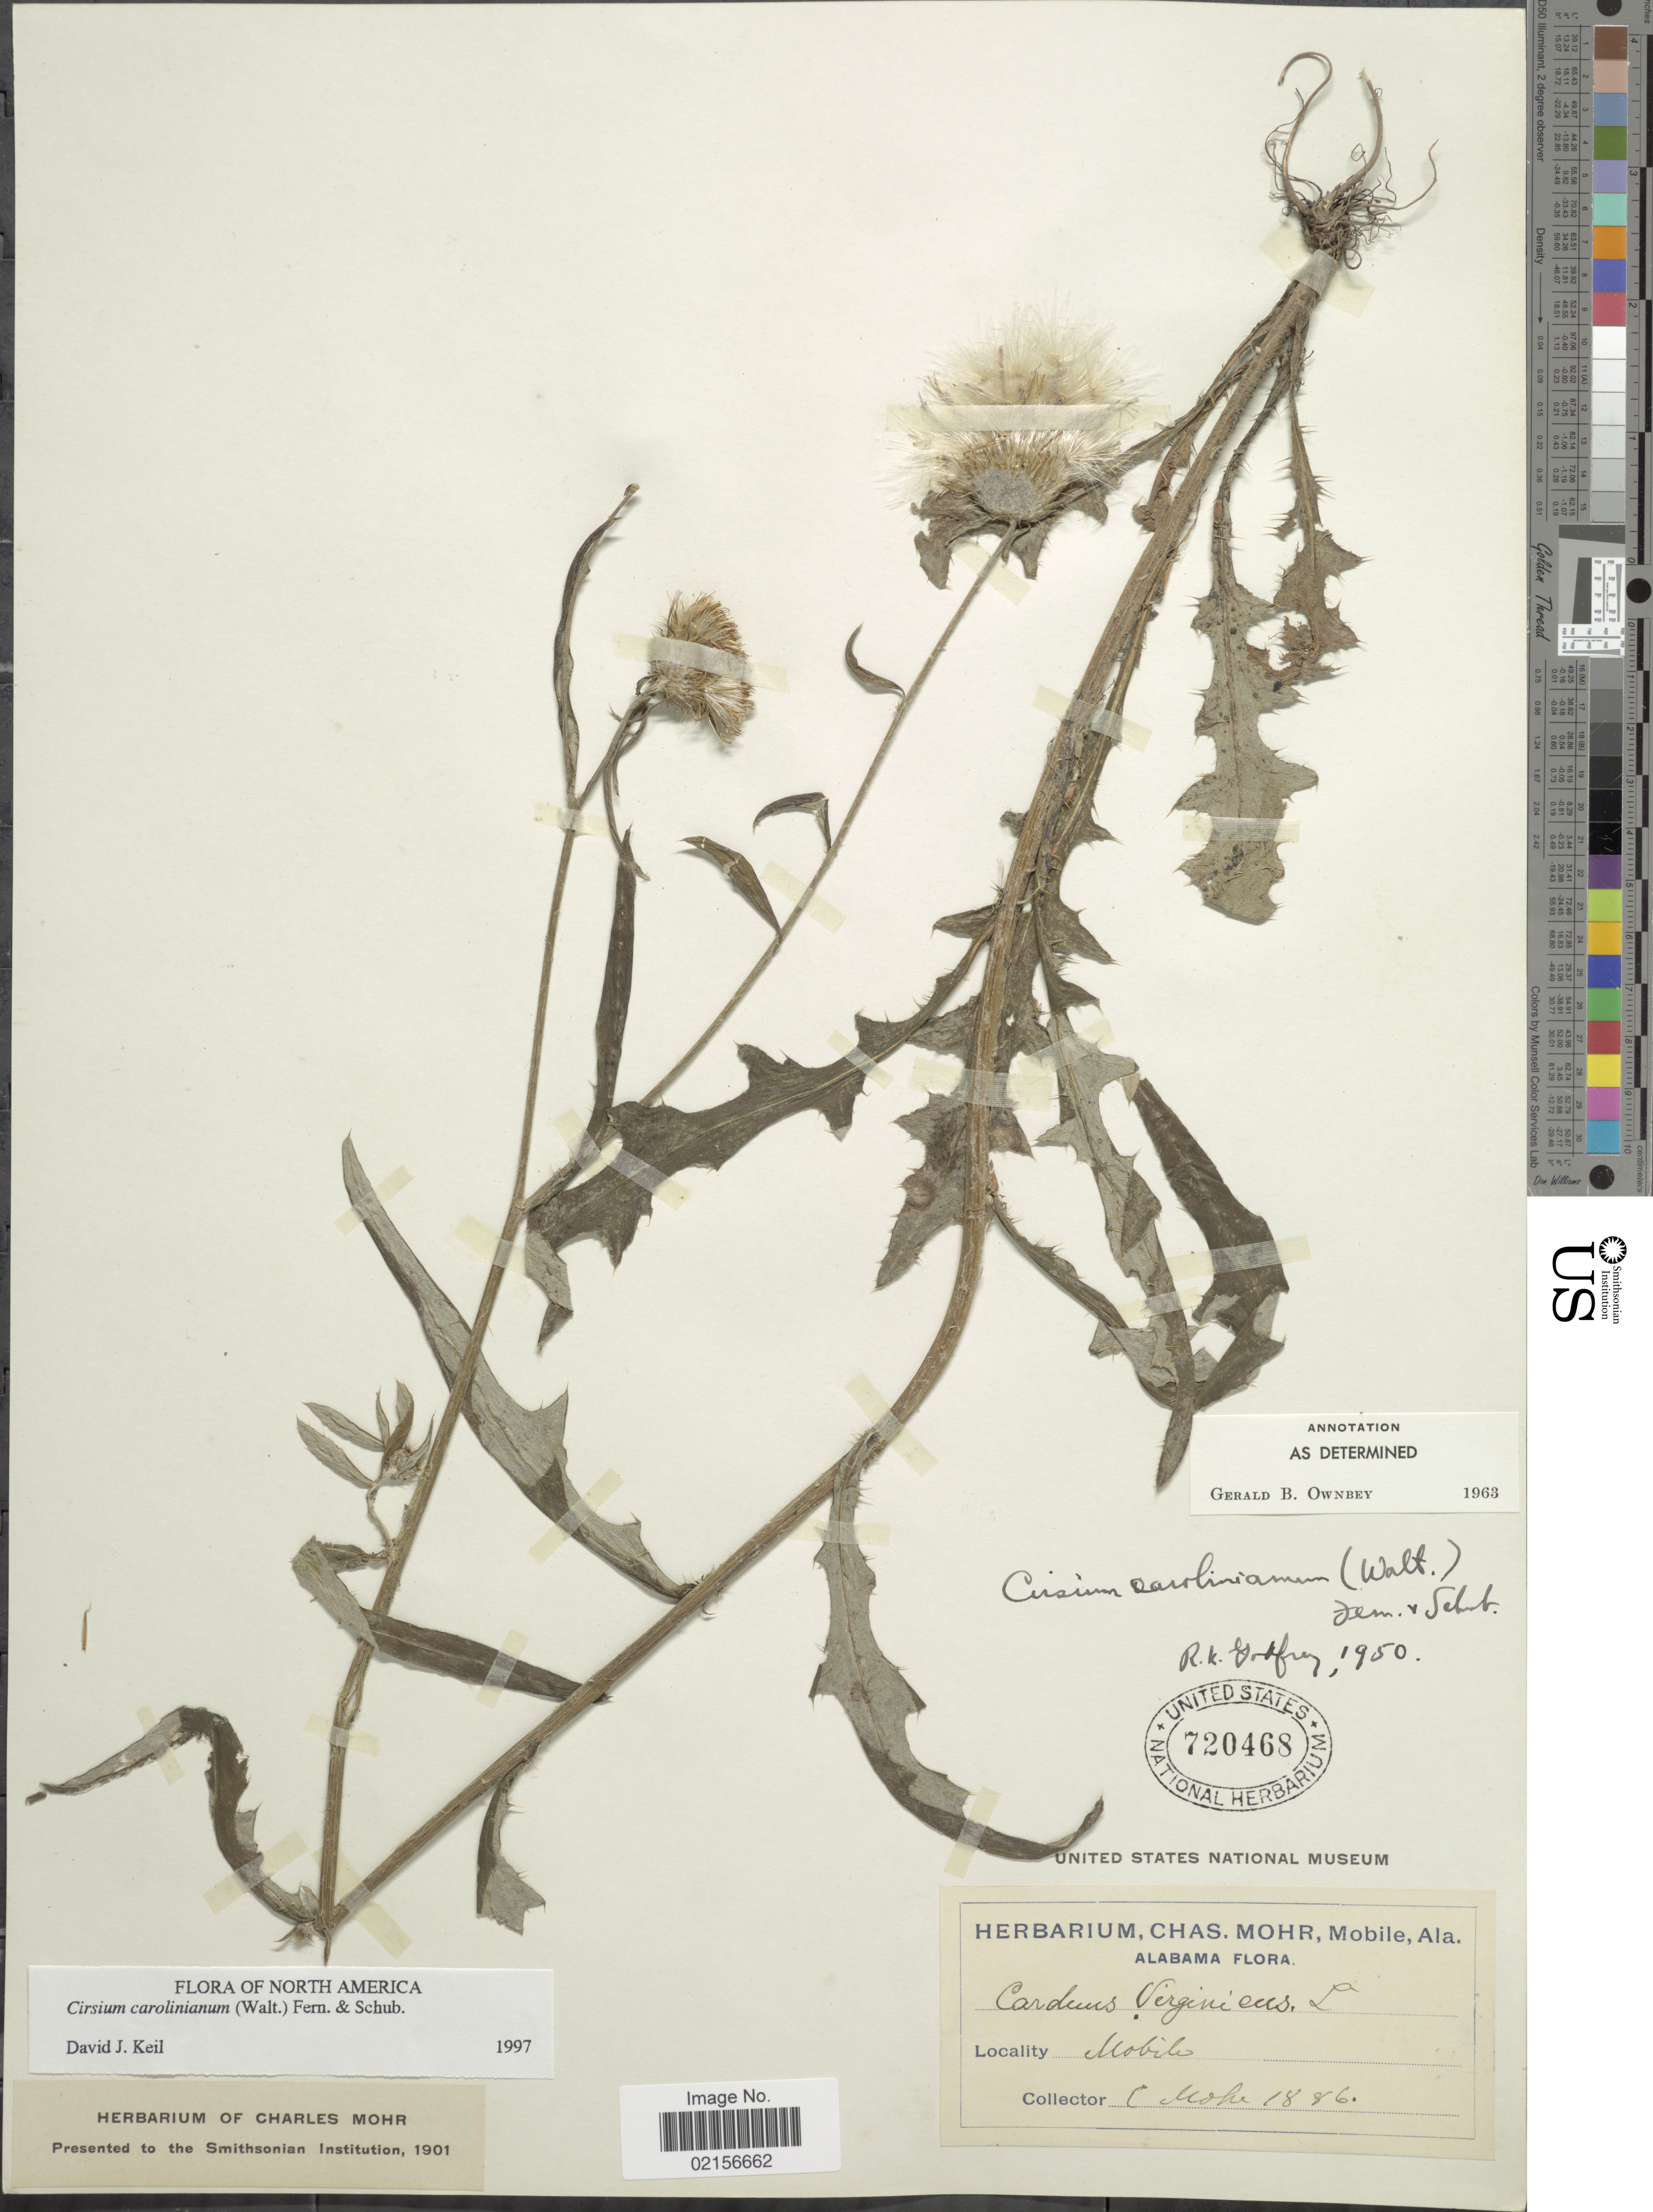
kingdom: Plantae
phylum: Tracheophyta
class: Magnoliopsida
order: Asterales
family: Asteraceae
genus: Cirsium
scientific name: Cirsium carolinianum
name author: (Walter) Fernald & Schub.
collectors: C. T. Mohr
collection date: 1886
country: United States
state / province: Alabama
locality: Mobile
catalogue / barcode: US 720468